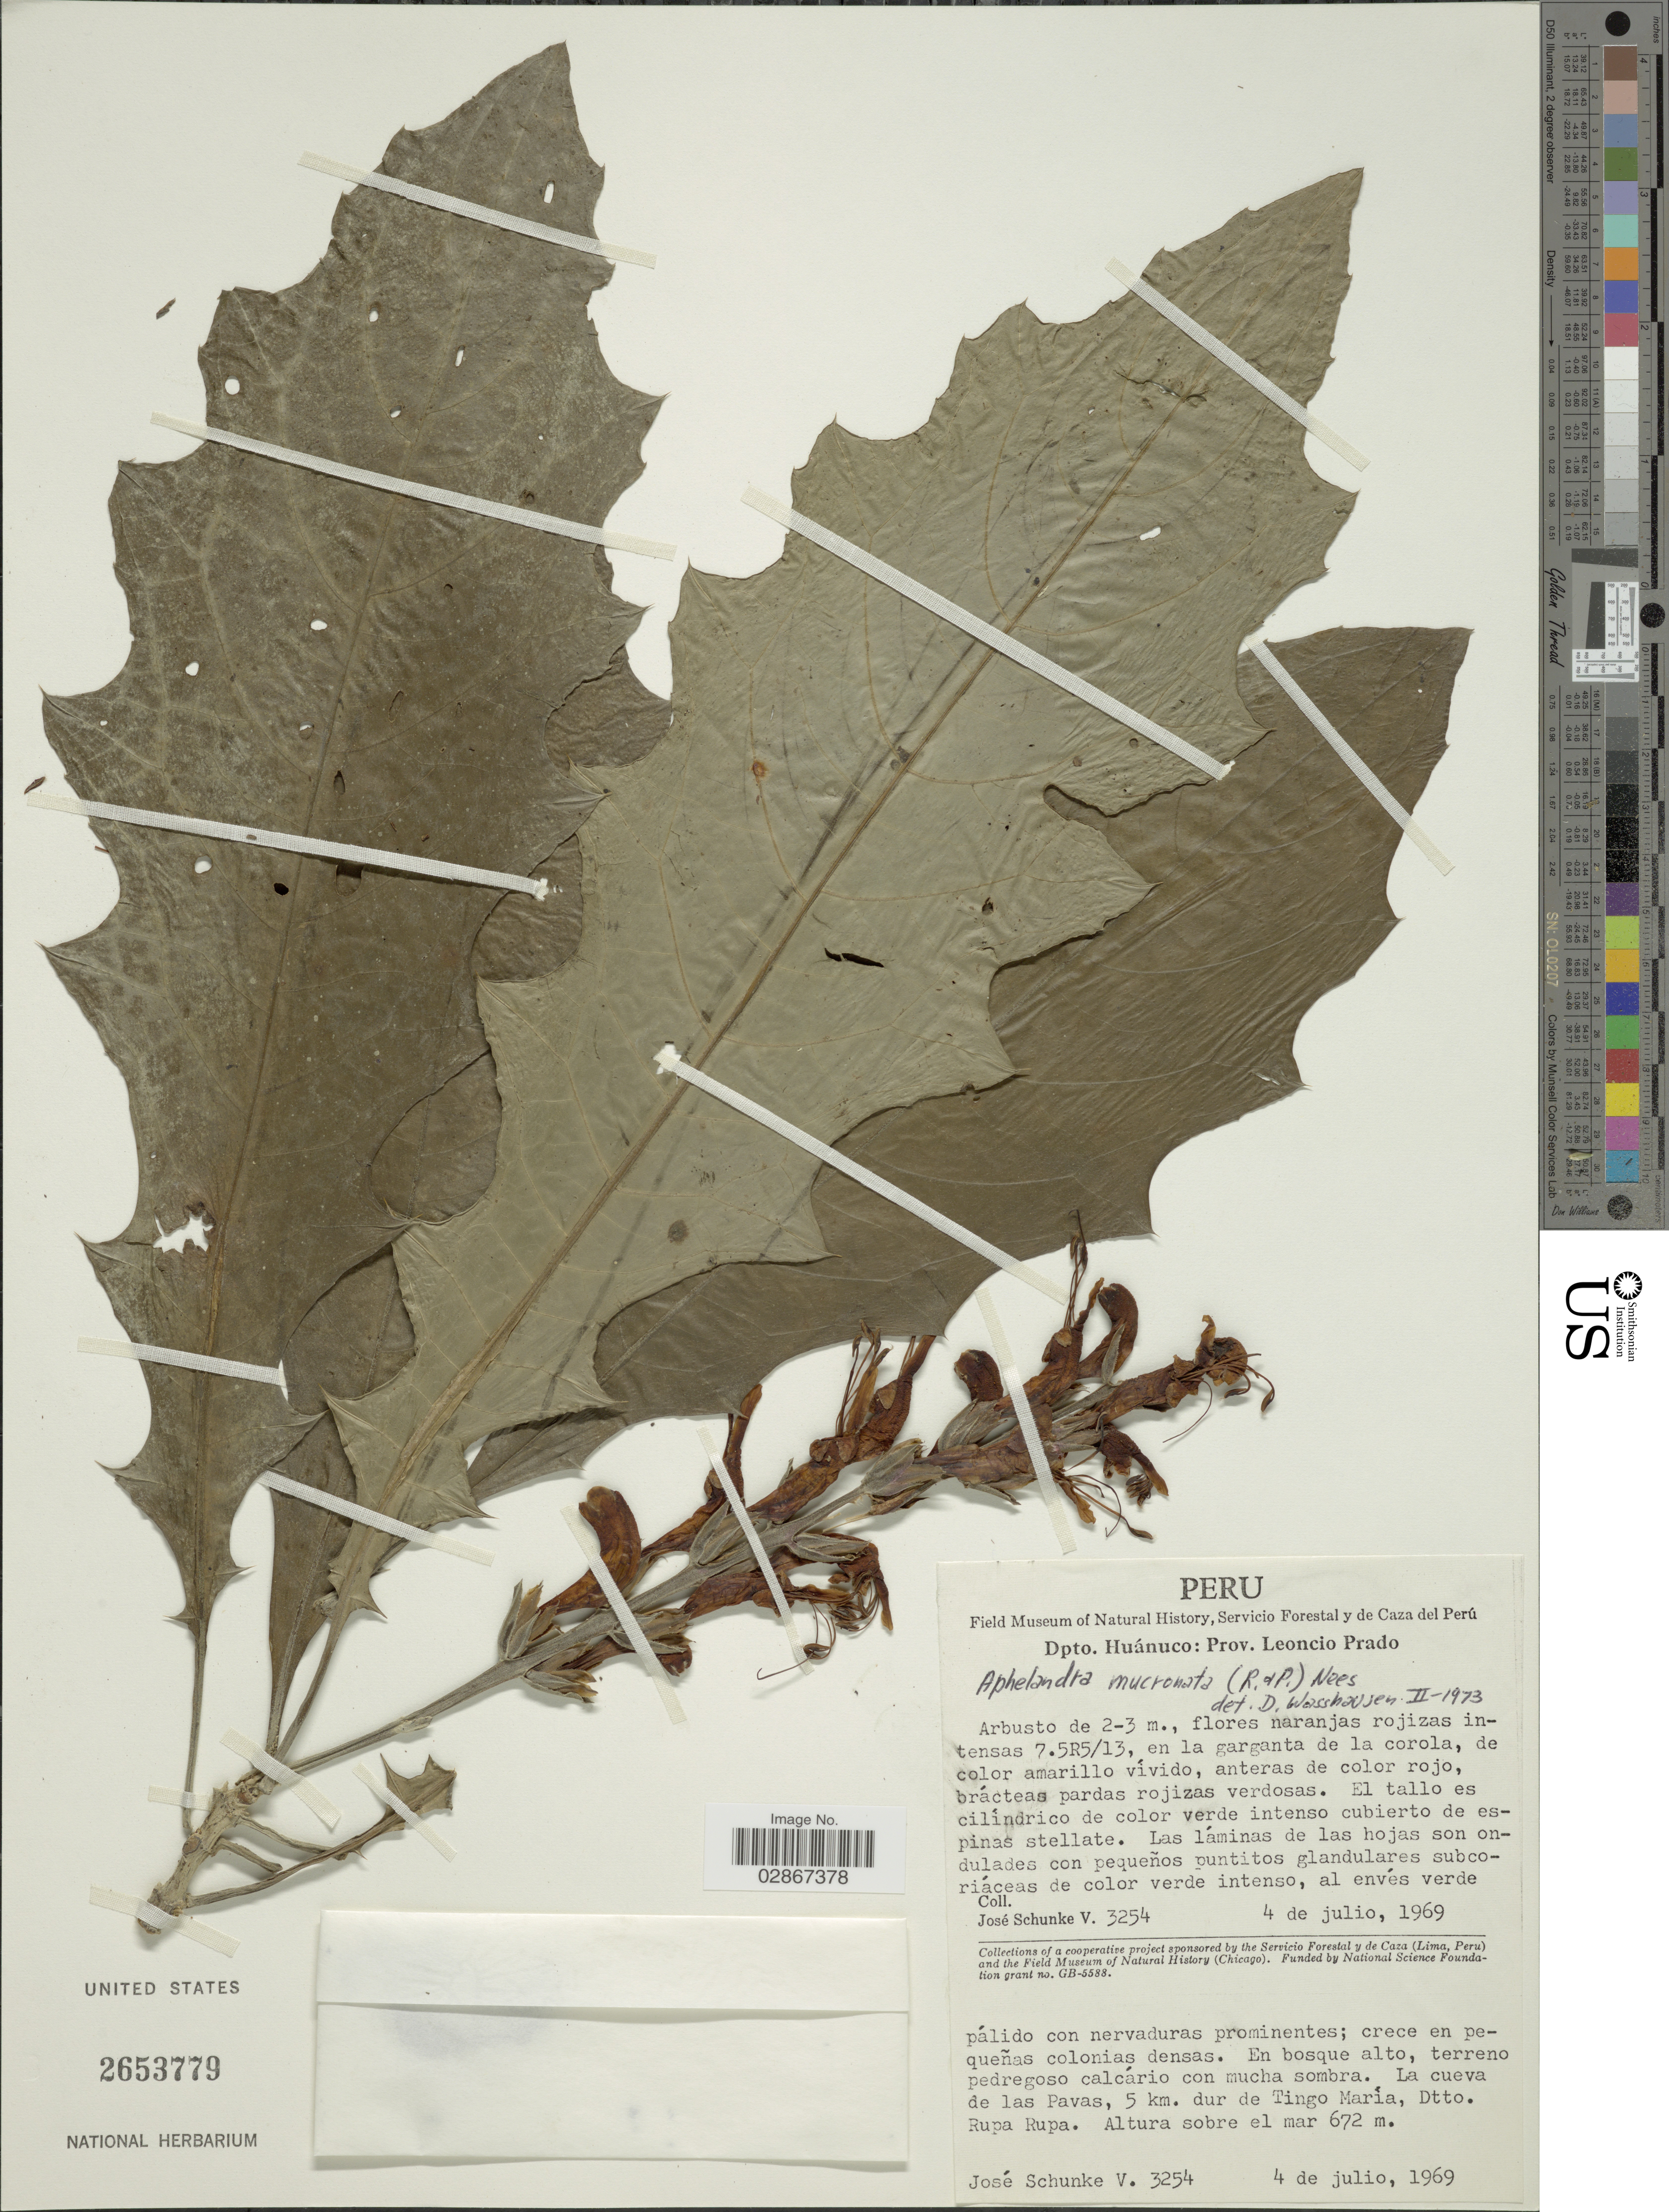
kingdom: Plantae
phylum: Tracheophyta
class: Magnoliopsida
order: Lamiales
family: Acanthaceae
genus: Aphelandra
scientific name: Aphelandra mucronata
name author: (Ruiz & Pav.) Nees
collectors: J. Schunke Vigo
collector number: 3254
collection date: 1969-07-04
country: Peru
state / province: Huánuco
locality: Dpto. Huánuco: Prov. Leoncio Prado. La cueva de las Pavas, 5 km. dur de Tingo María, Dtto. Rupa Rupa.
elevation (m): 672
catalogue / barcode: US 2653779